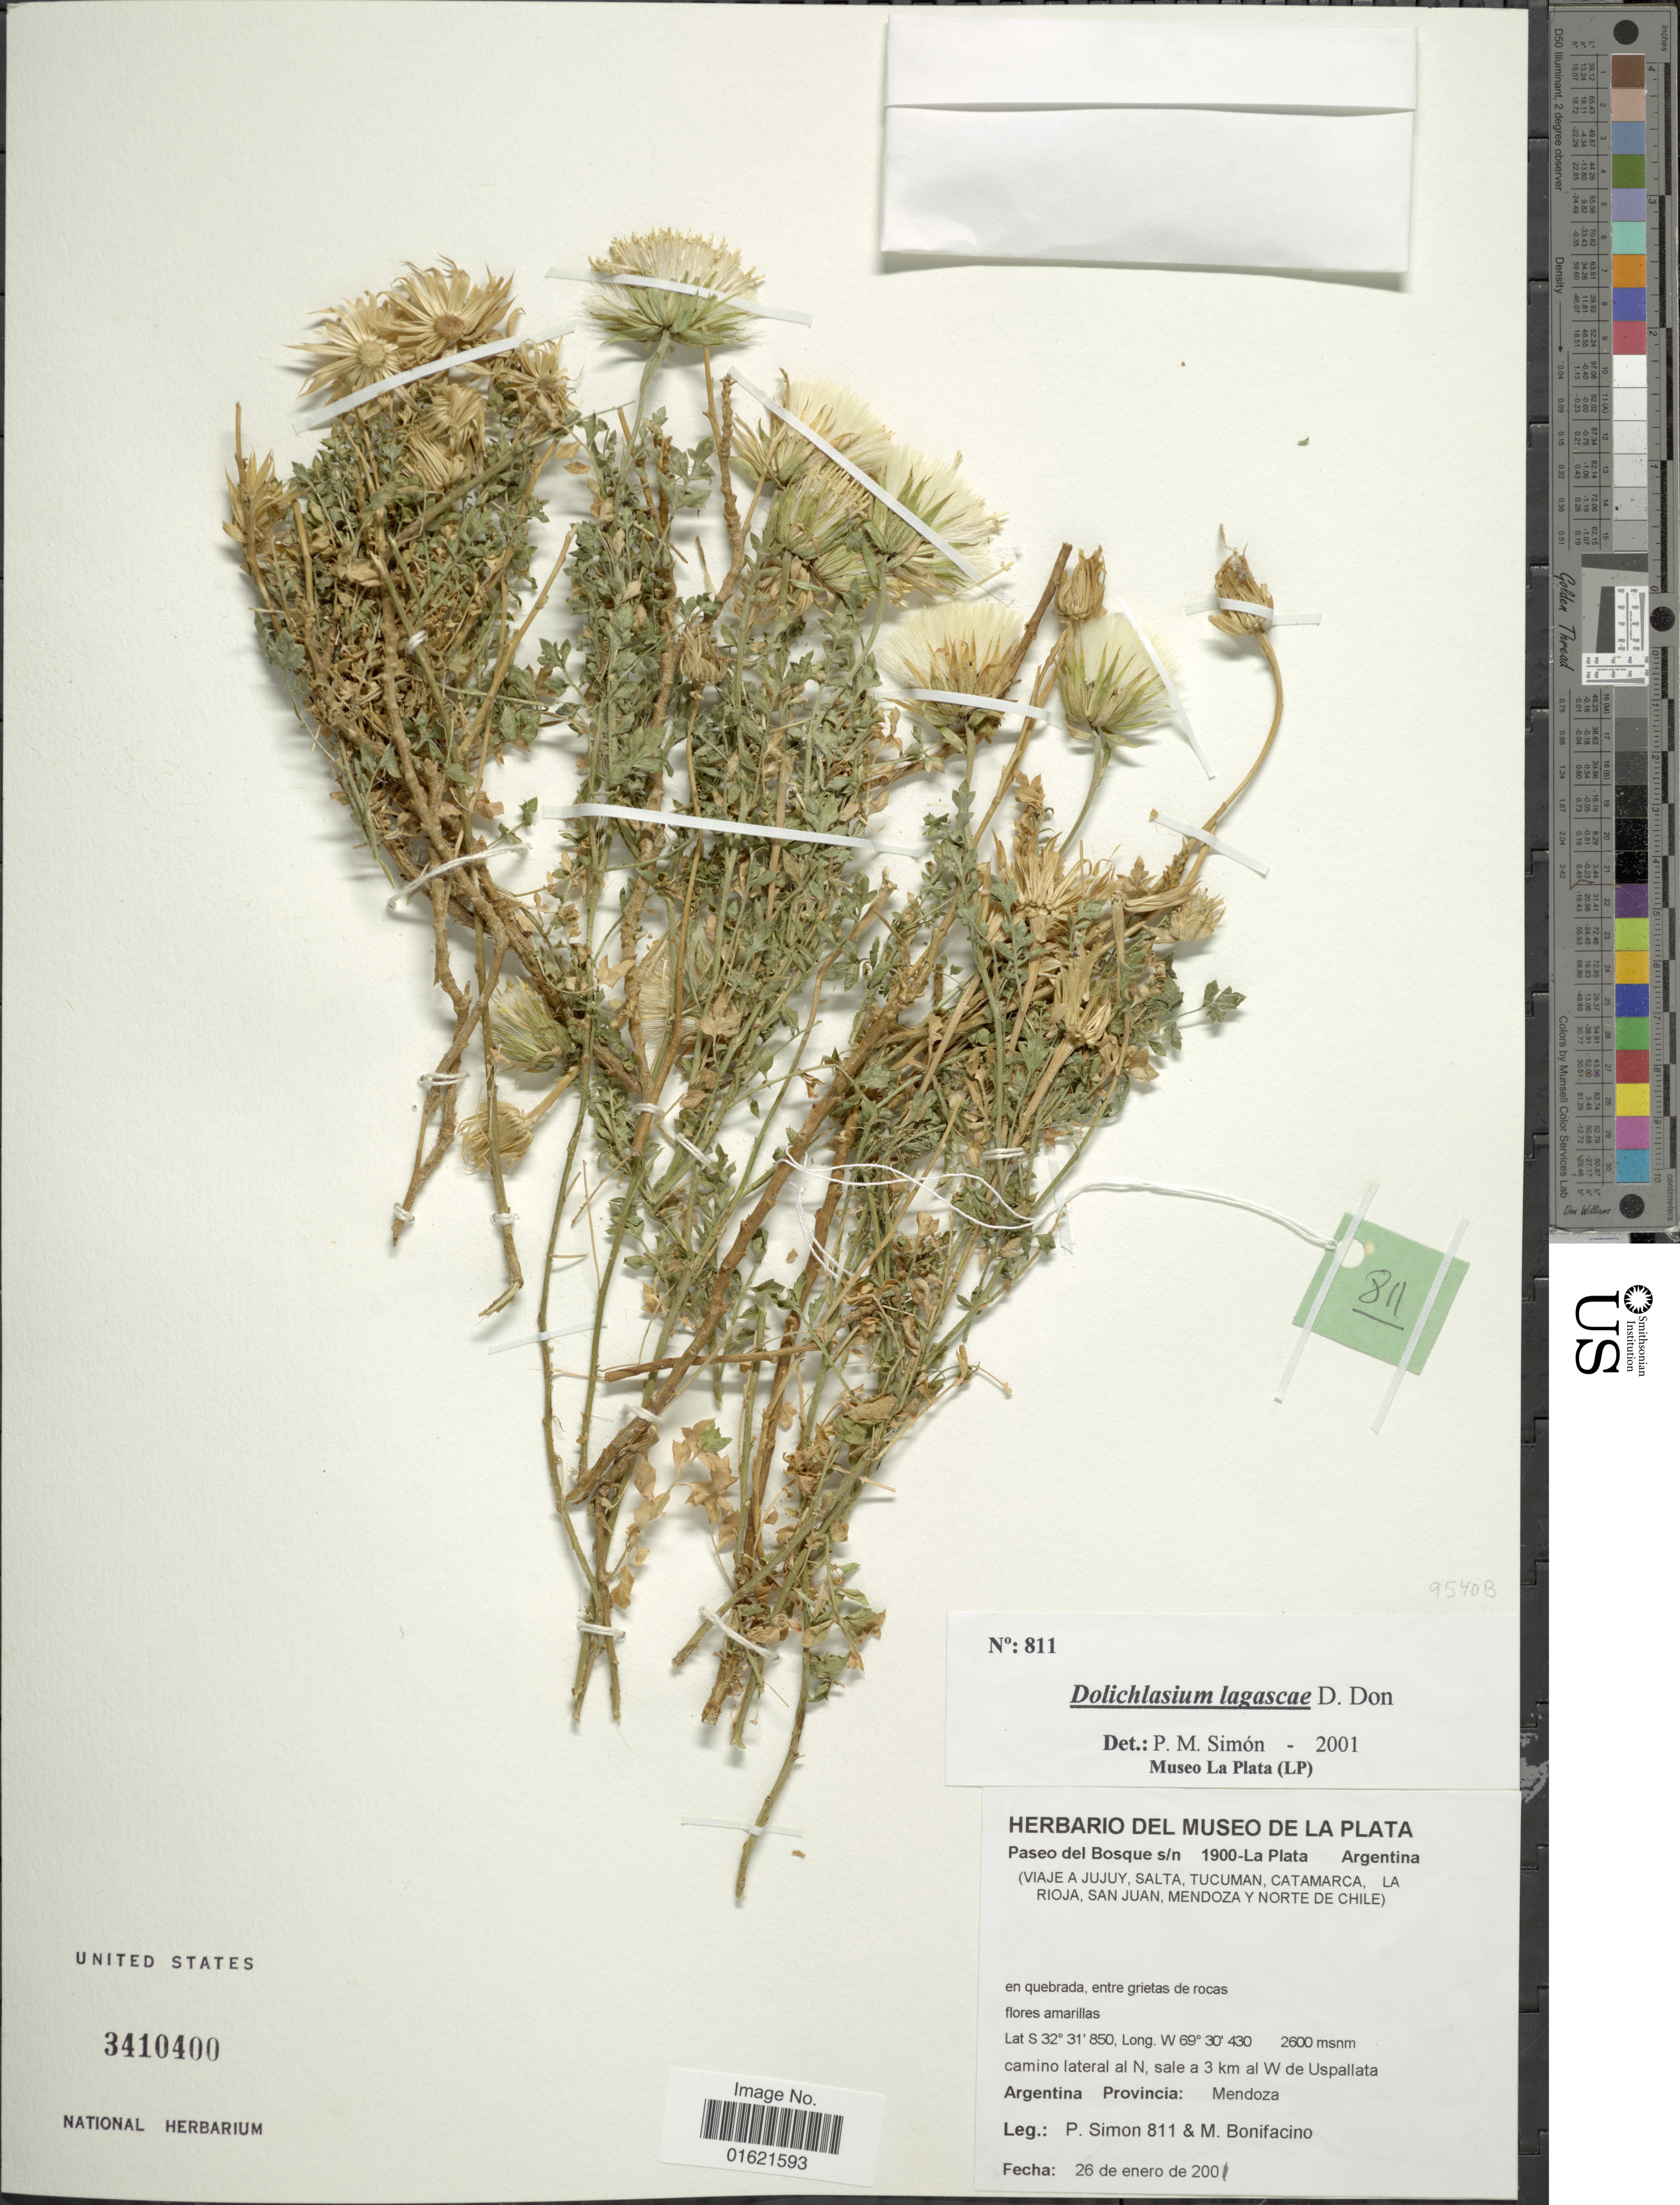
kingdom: Plantae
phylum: Tracheophyta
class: Magnoliopsida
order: Asterales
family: Asteraceae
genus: Dolichlasium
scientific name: Dolichlasium lagascae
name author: Gillies ex D. Don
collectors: P. Simon & M. Bonifacino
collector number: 811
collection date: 2001-01-26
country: Argentina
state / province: Mendoza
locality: En quebrada, entre grietas de rocas, camino lateral al N, sale a 3 km al W de Uspallata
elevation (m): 2600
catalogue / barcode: US 3410400